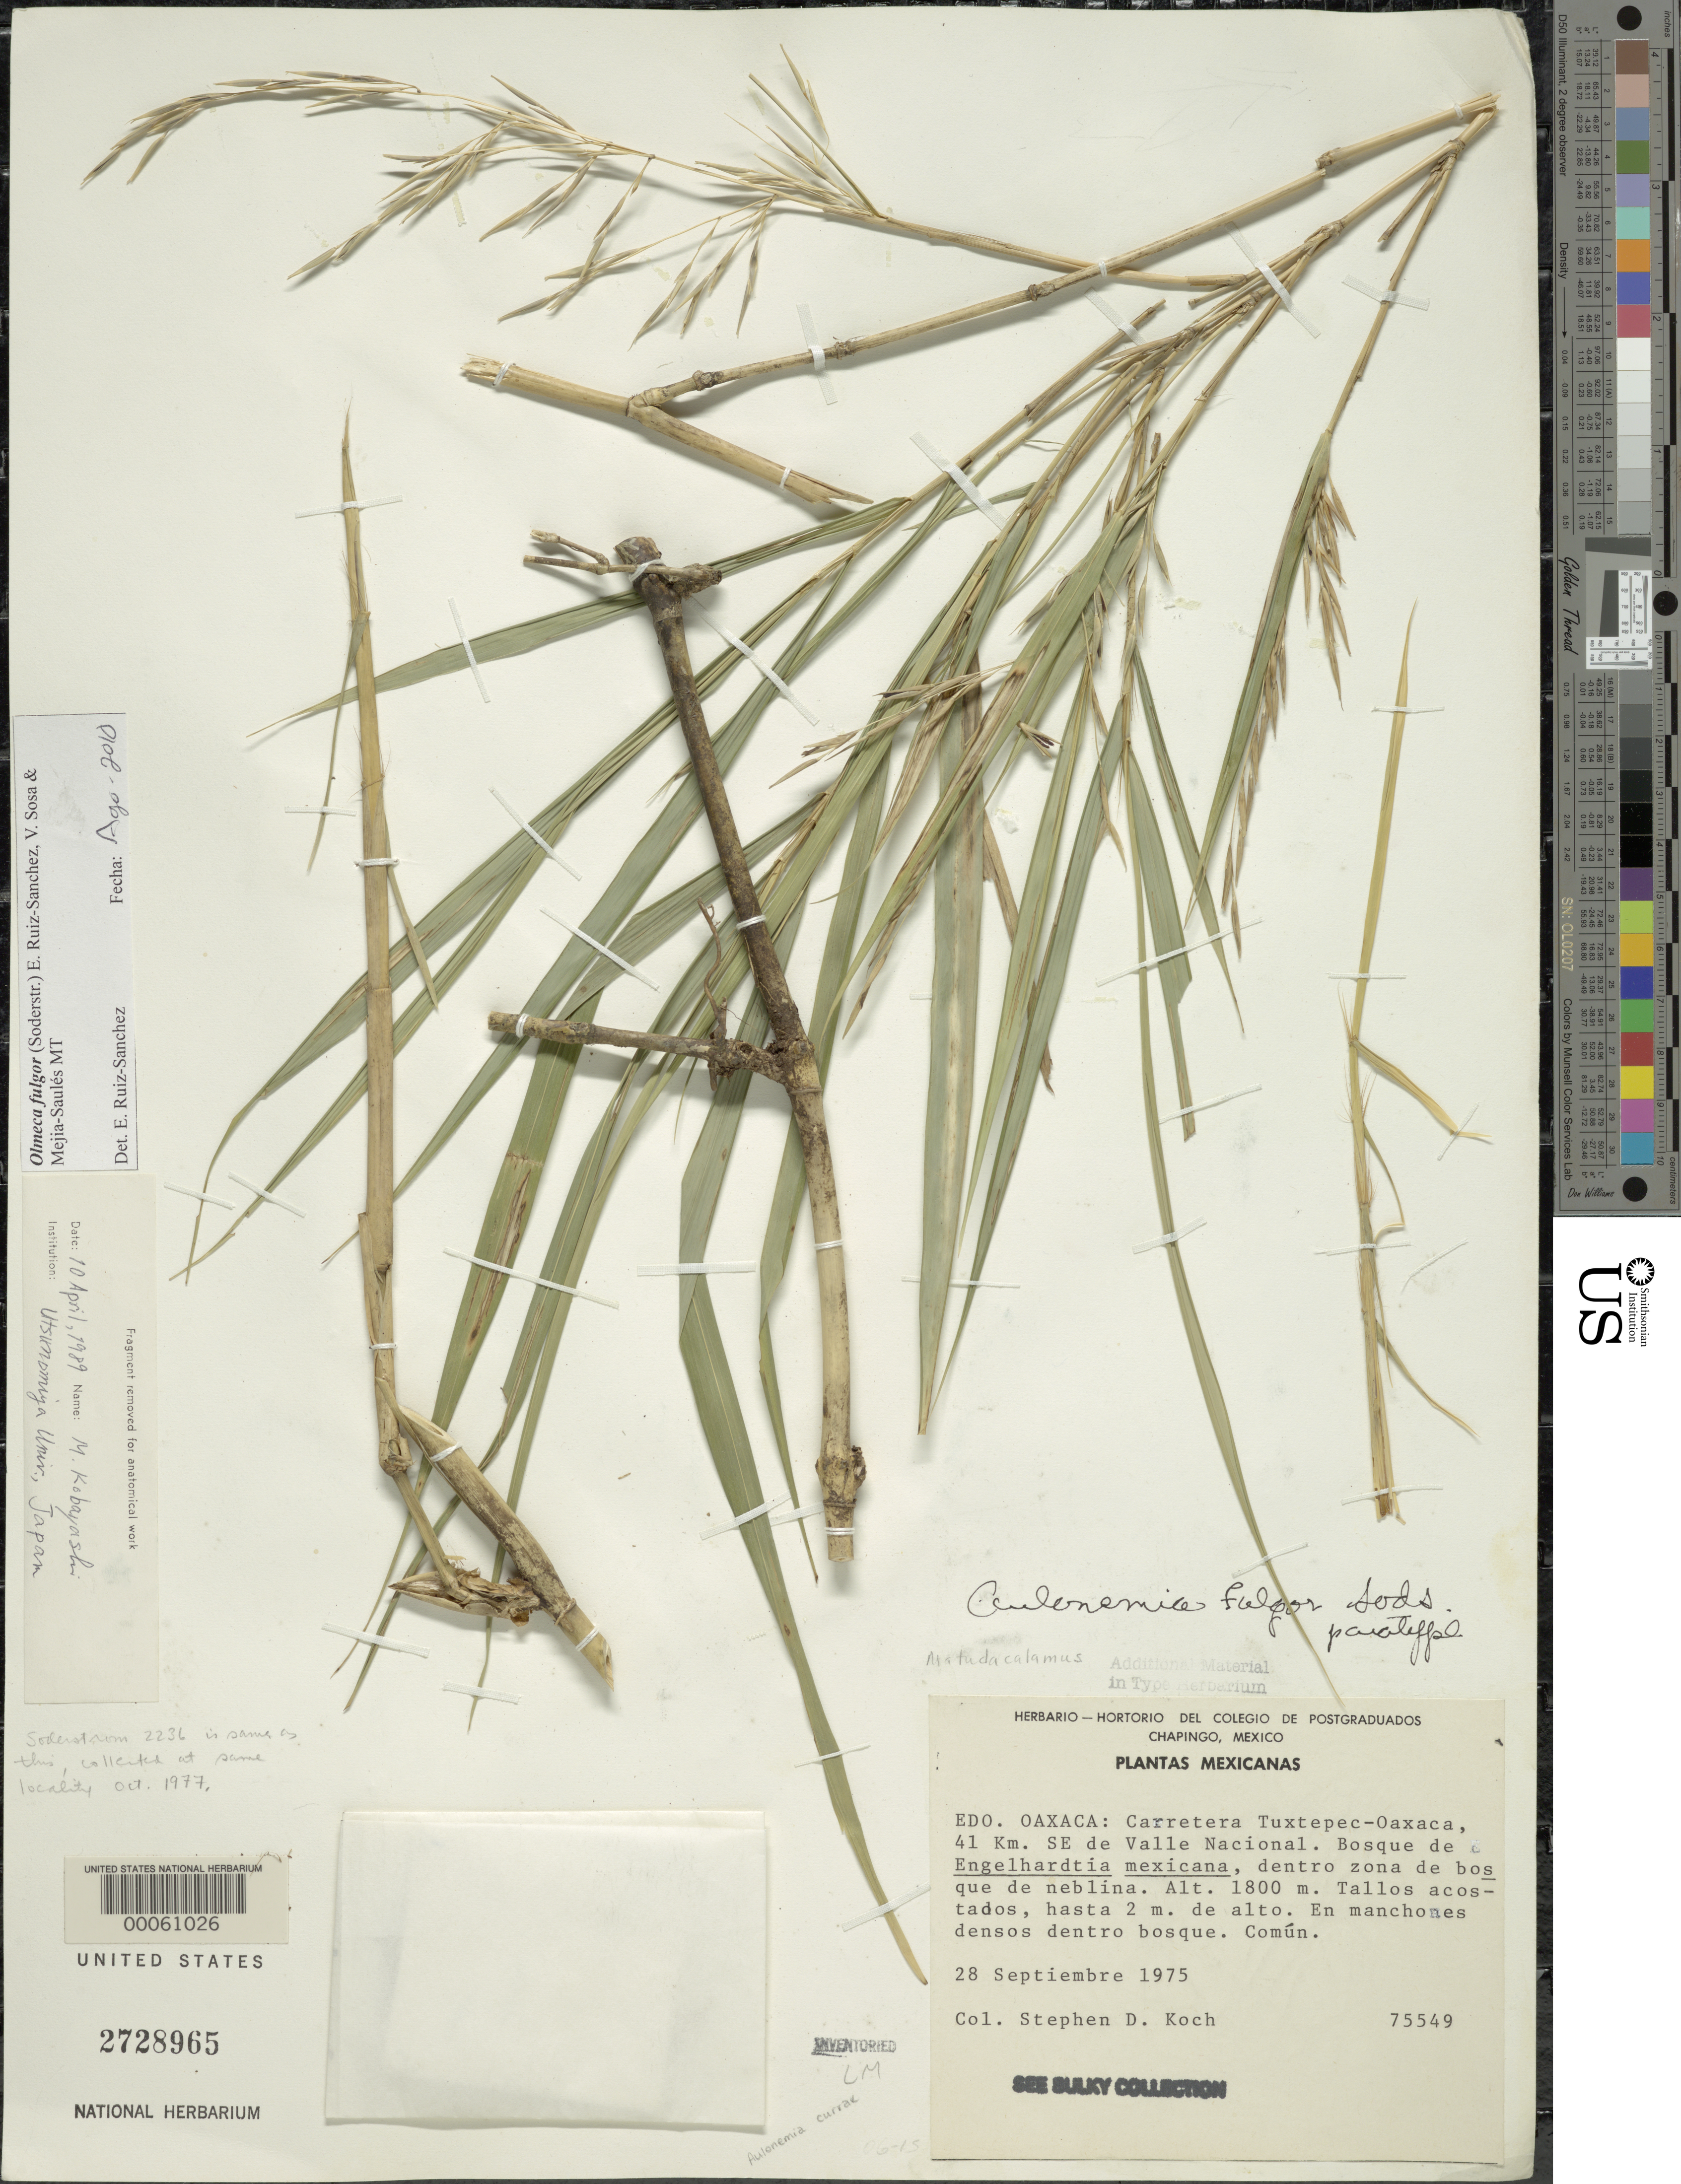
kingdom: Plantae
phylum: Tracheophyta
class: Liliopsida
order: Poales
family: Poaceae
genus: Olmeca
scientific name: Olmeca fulgor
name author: (Soderstr.) Ruíz-Sanchez et al.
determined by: Ruíz-Sanchez, E.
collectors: S. D. Koch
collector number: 75549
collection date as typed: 28 Sep 1975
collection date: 1975-09-28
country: Mexico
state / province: Oaxaca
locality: Carretera Tuxtepec-Oaxaca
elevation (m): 1800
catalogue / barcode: US 2728965